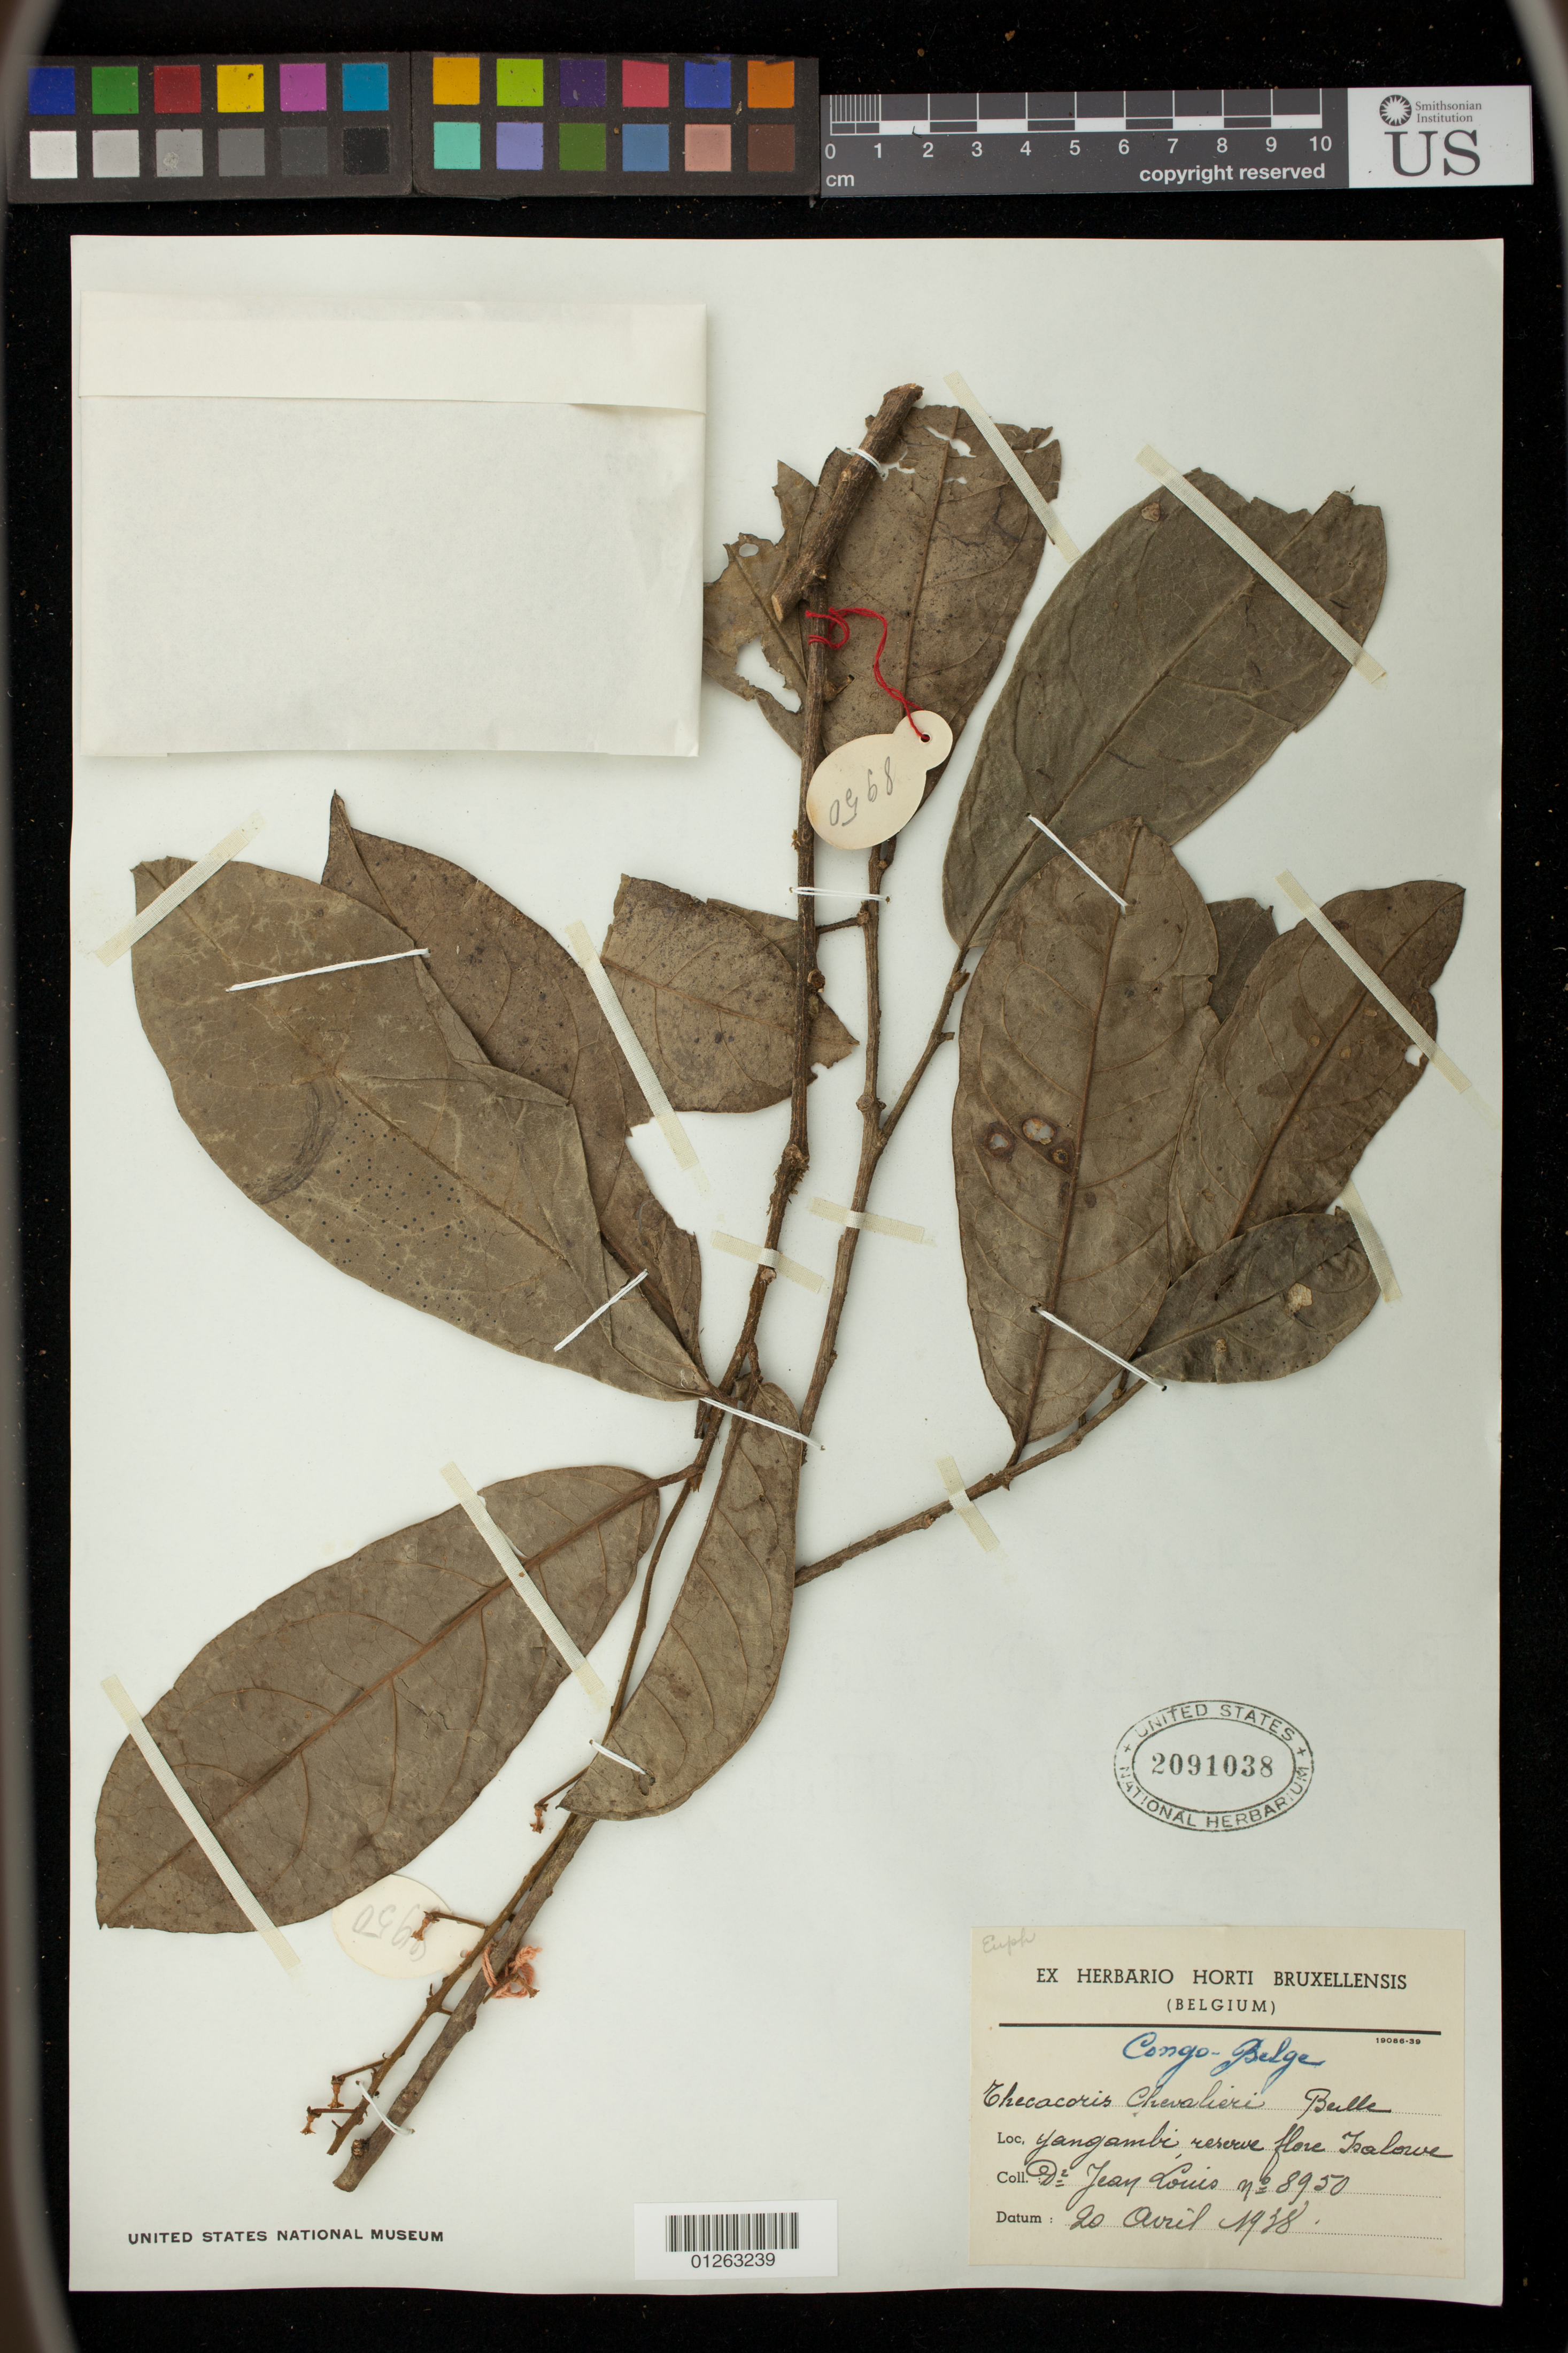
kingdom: Plantae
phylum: Tracheophyta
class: Magnoliopsida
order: Malpighiales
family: Phyllanthaceae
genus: Thecacoris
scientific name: Thecacoris chevalieri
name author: Beille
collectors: J. Louis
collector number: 8950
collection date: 1938-04-20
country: Congo, Democratic Republic of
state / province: Kasaï-Oriental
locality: Yangambi reserve flore Isalowe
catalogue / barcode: US 2091038